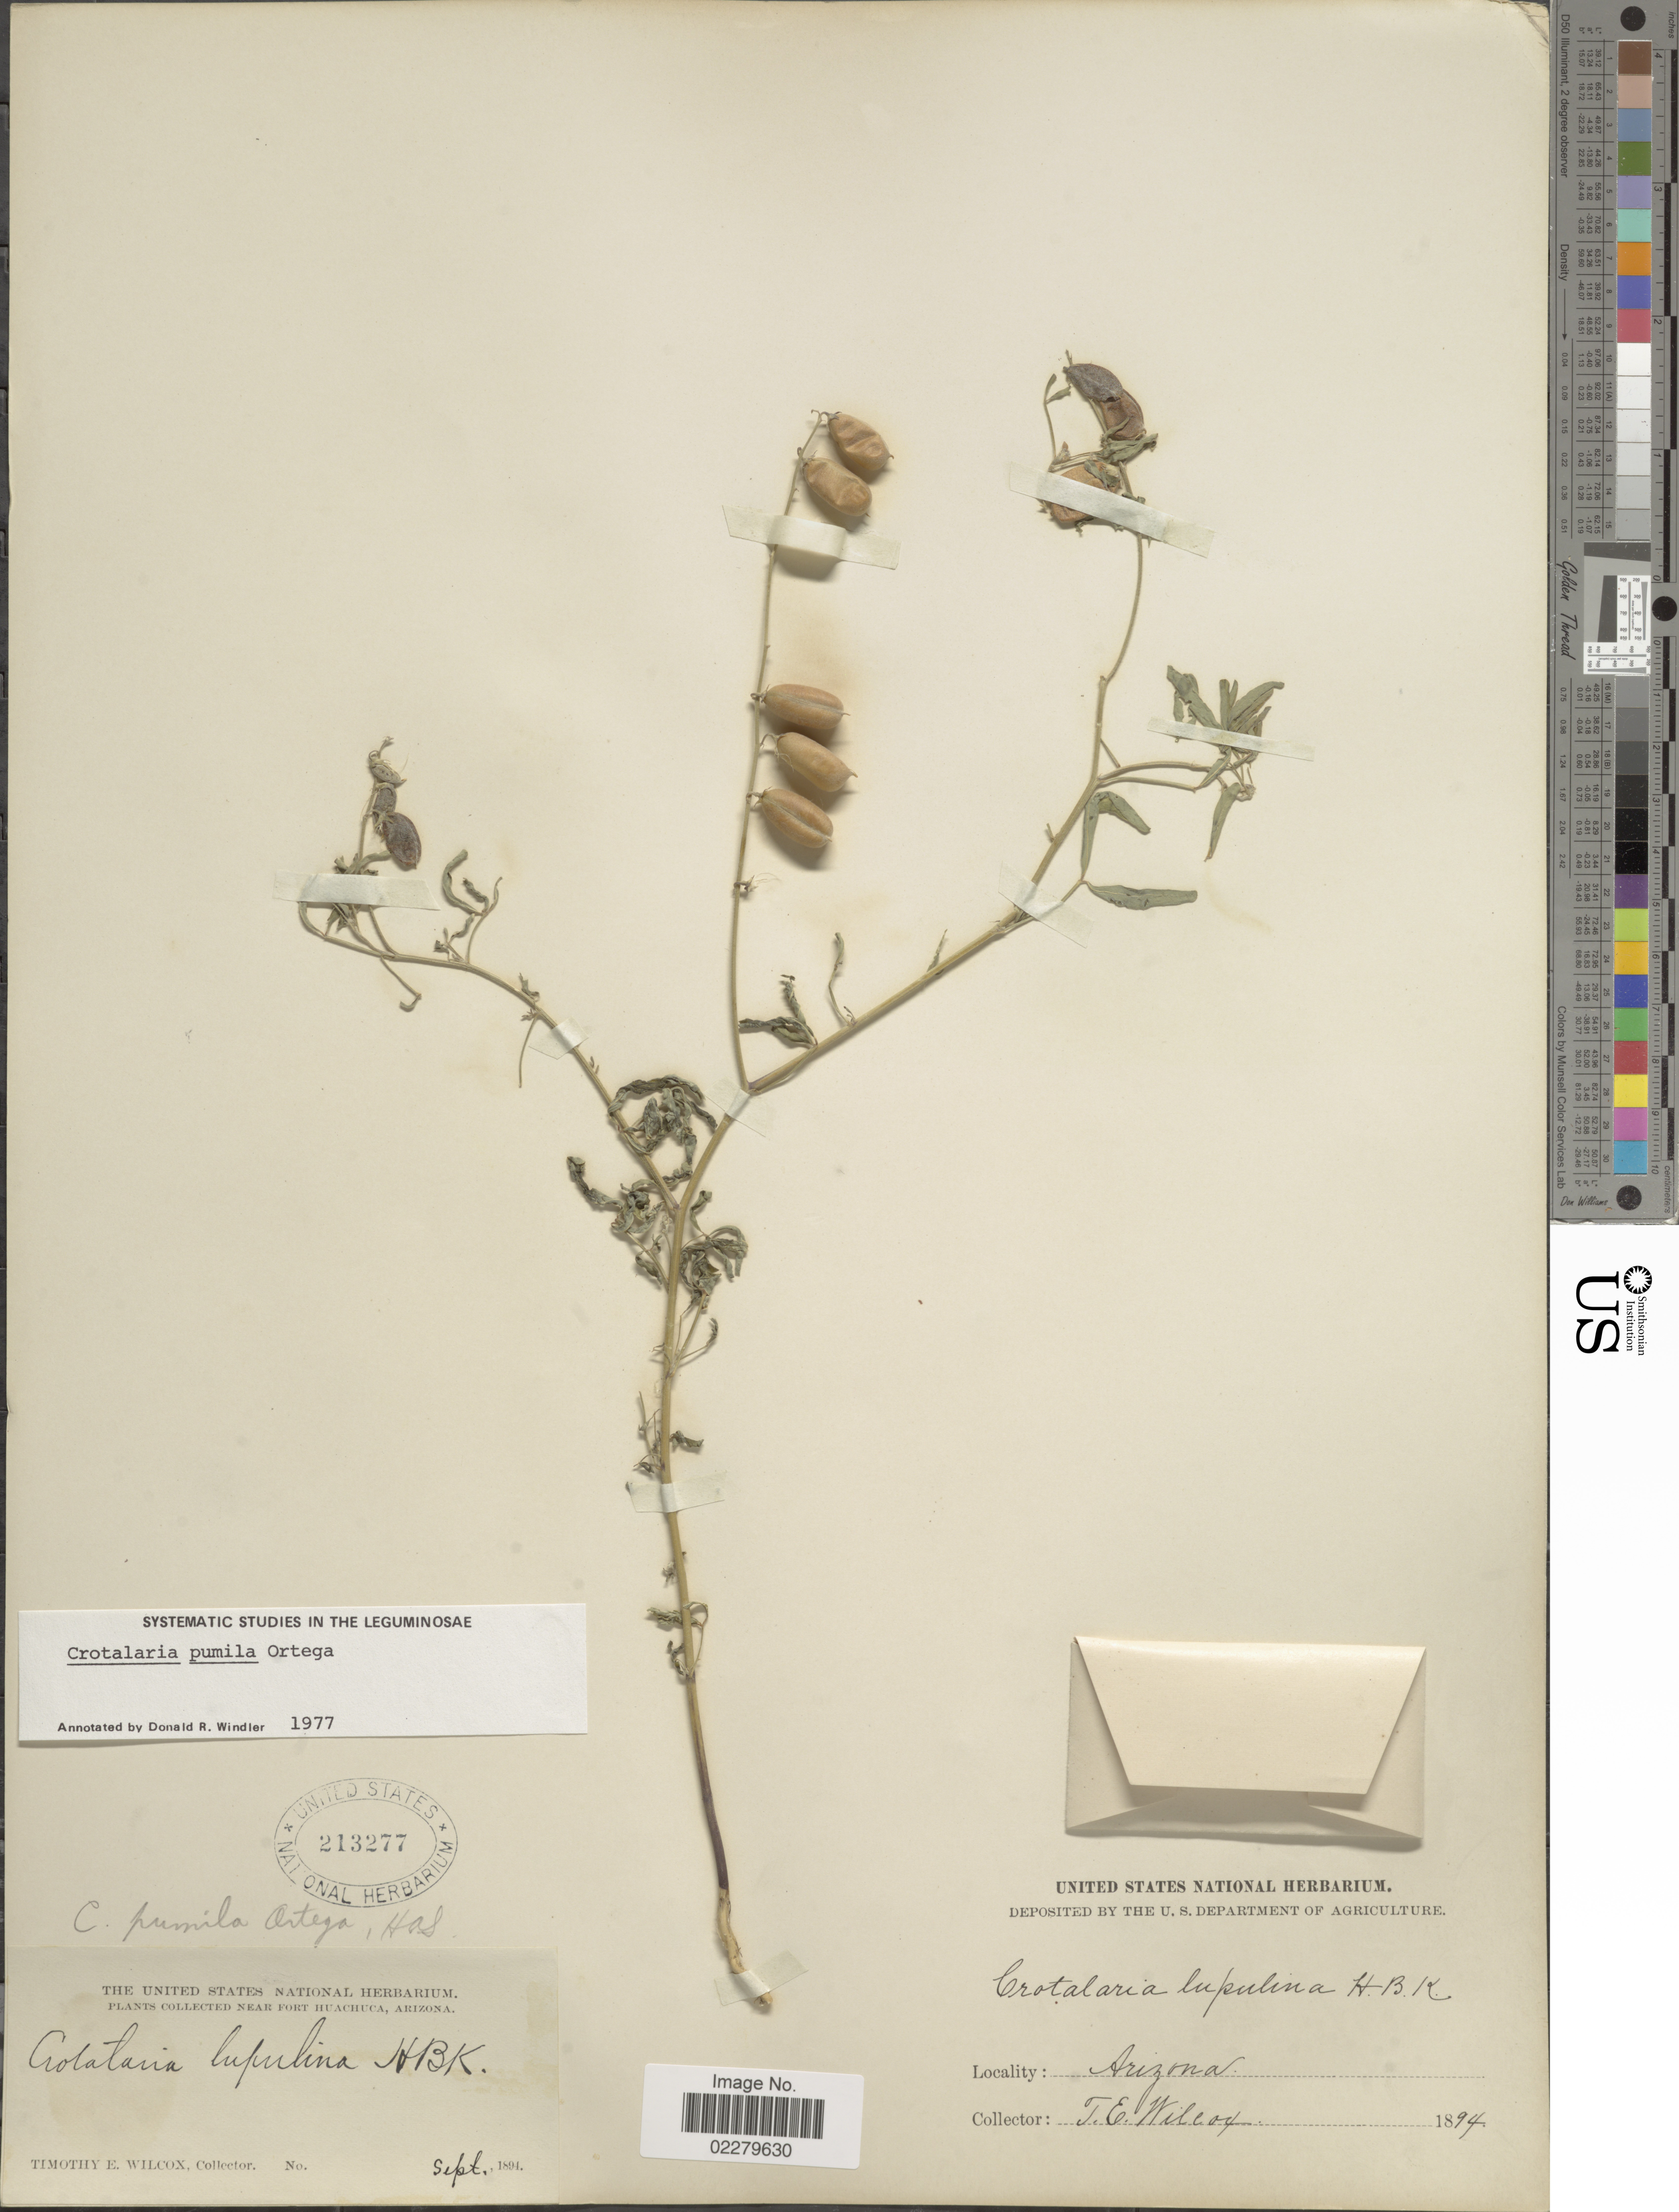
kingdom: Plantae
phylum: Tracheophyta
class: Magnoliopsida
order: Fabales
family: Fabaceae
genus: Crotalaria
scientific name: Crotalaria pumila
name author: Ortega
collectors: T. E. Wilcox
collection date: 1894-09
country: United States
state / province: Arizona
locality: Near Fort Huachuca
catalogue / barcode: US 213277